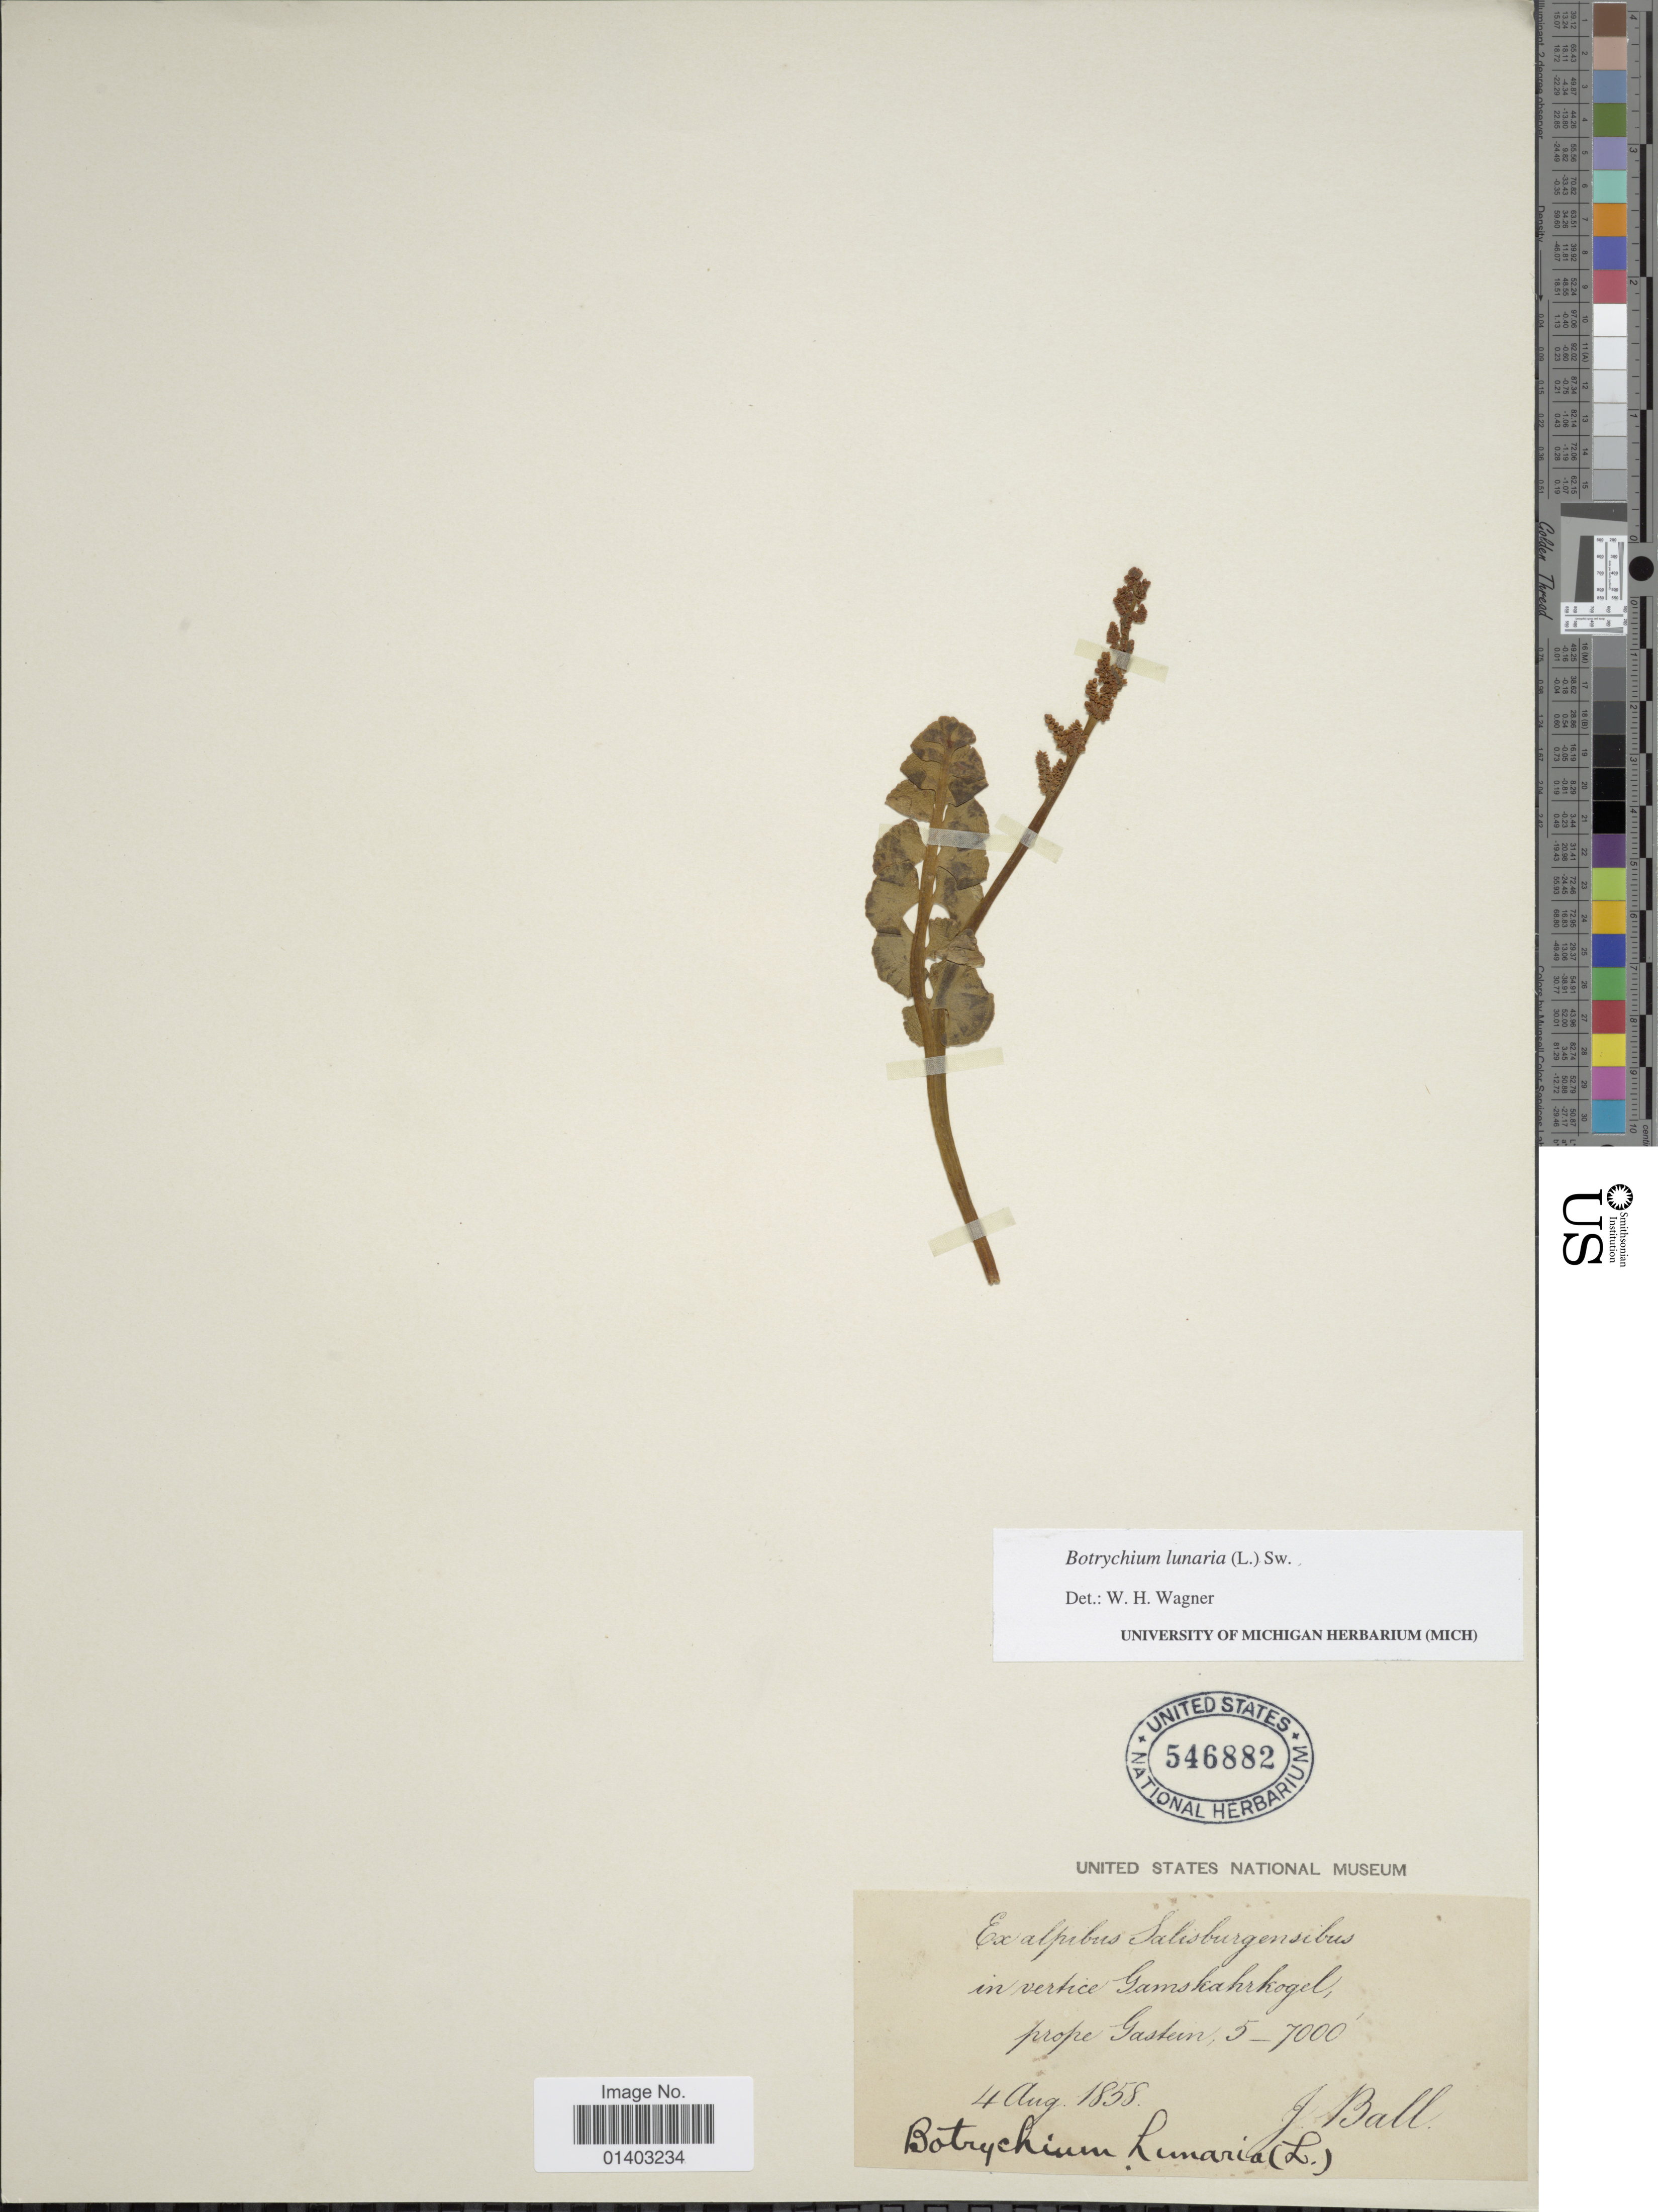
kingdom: Plantae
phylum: Tracheophyta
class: Polypodiopsida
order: Ophioglossales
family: Ophioglossaceae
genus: Botrychium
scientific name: Botrychium lunaria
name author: (L.) Sw.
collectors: J. Ball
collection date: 1858-08-04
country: Austria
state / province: Salzburg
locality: In vertice Gamskahrkogel, prope Gastein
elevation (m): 1524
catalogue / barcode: US 546882